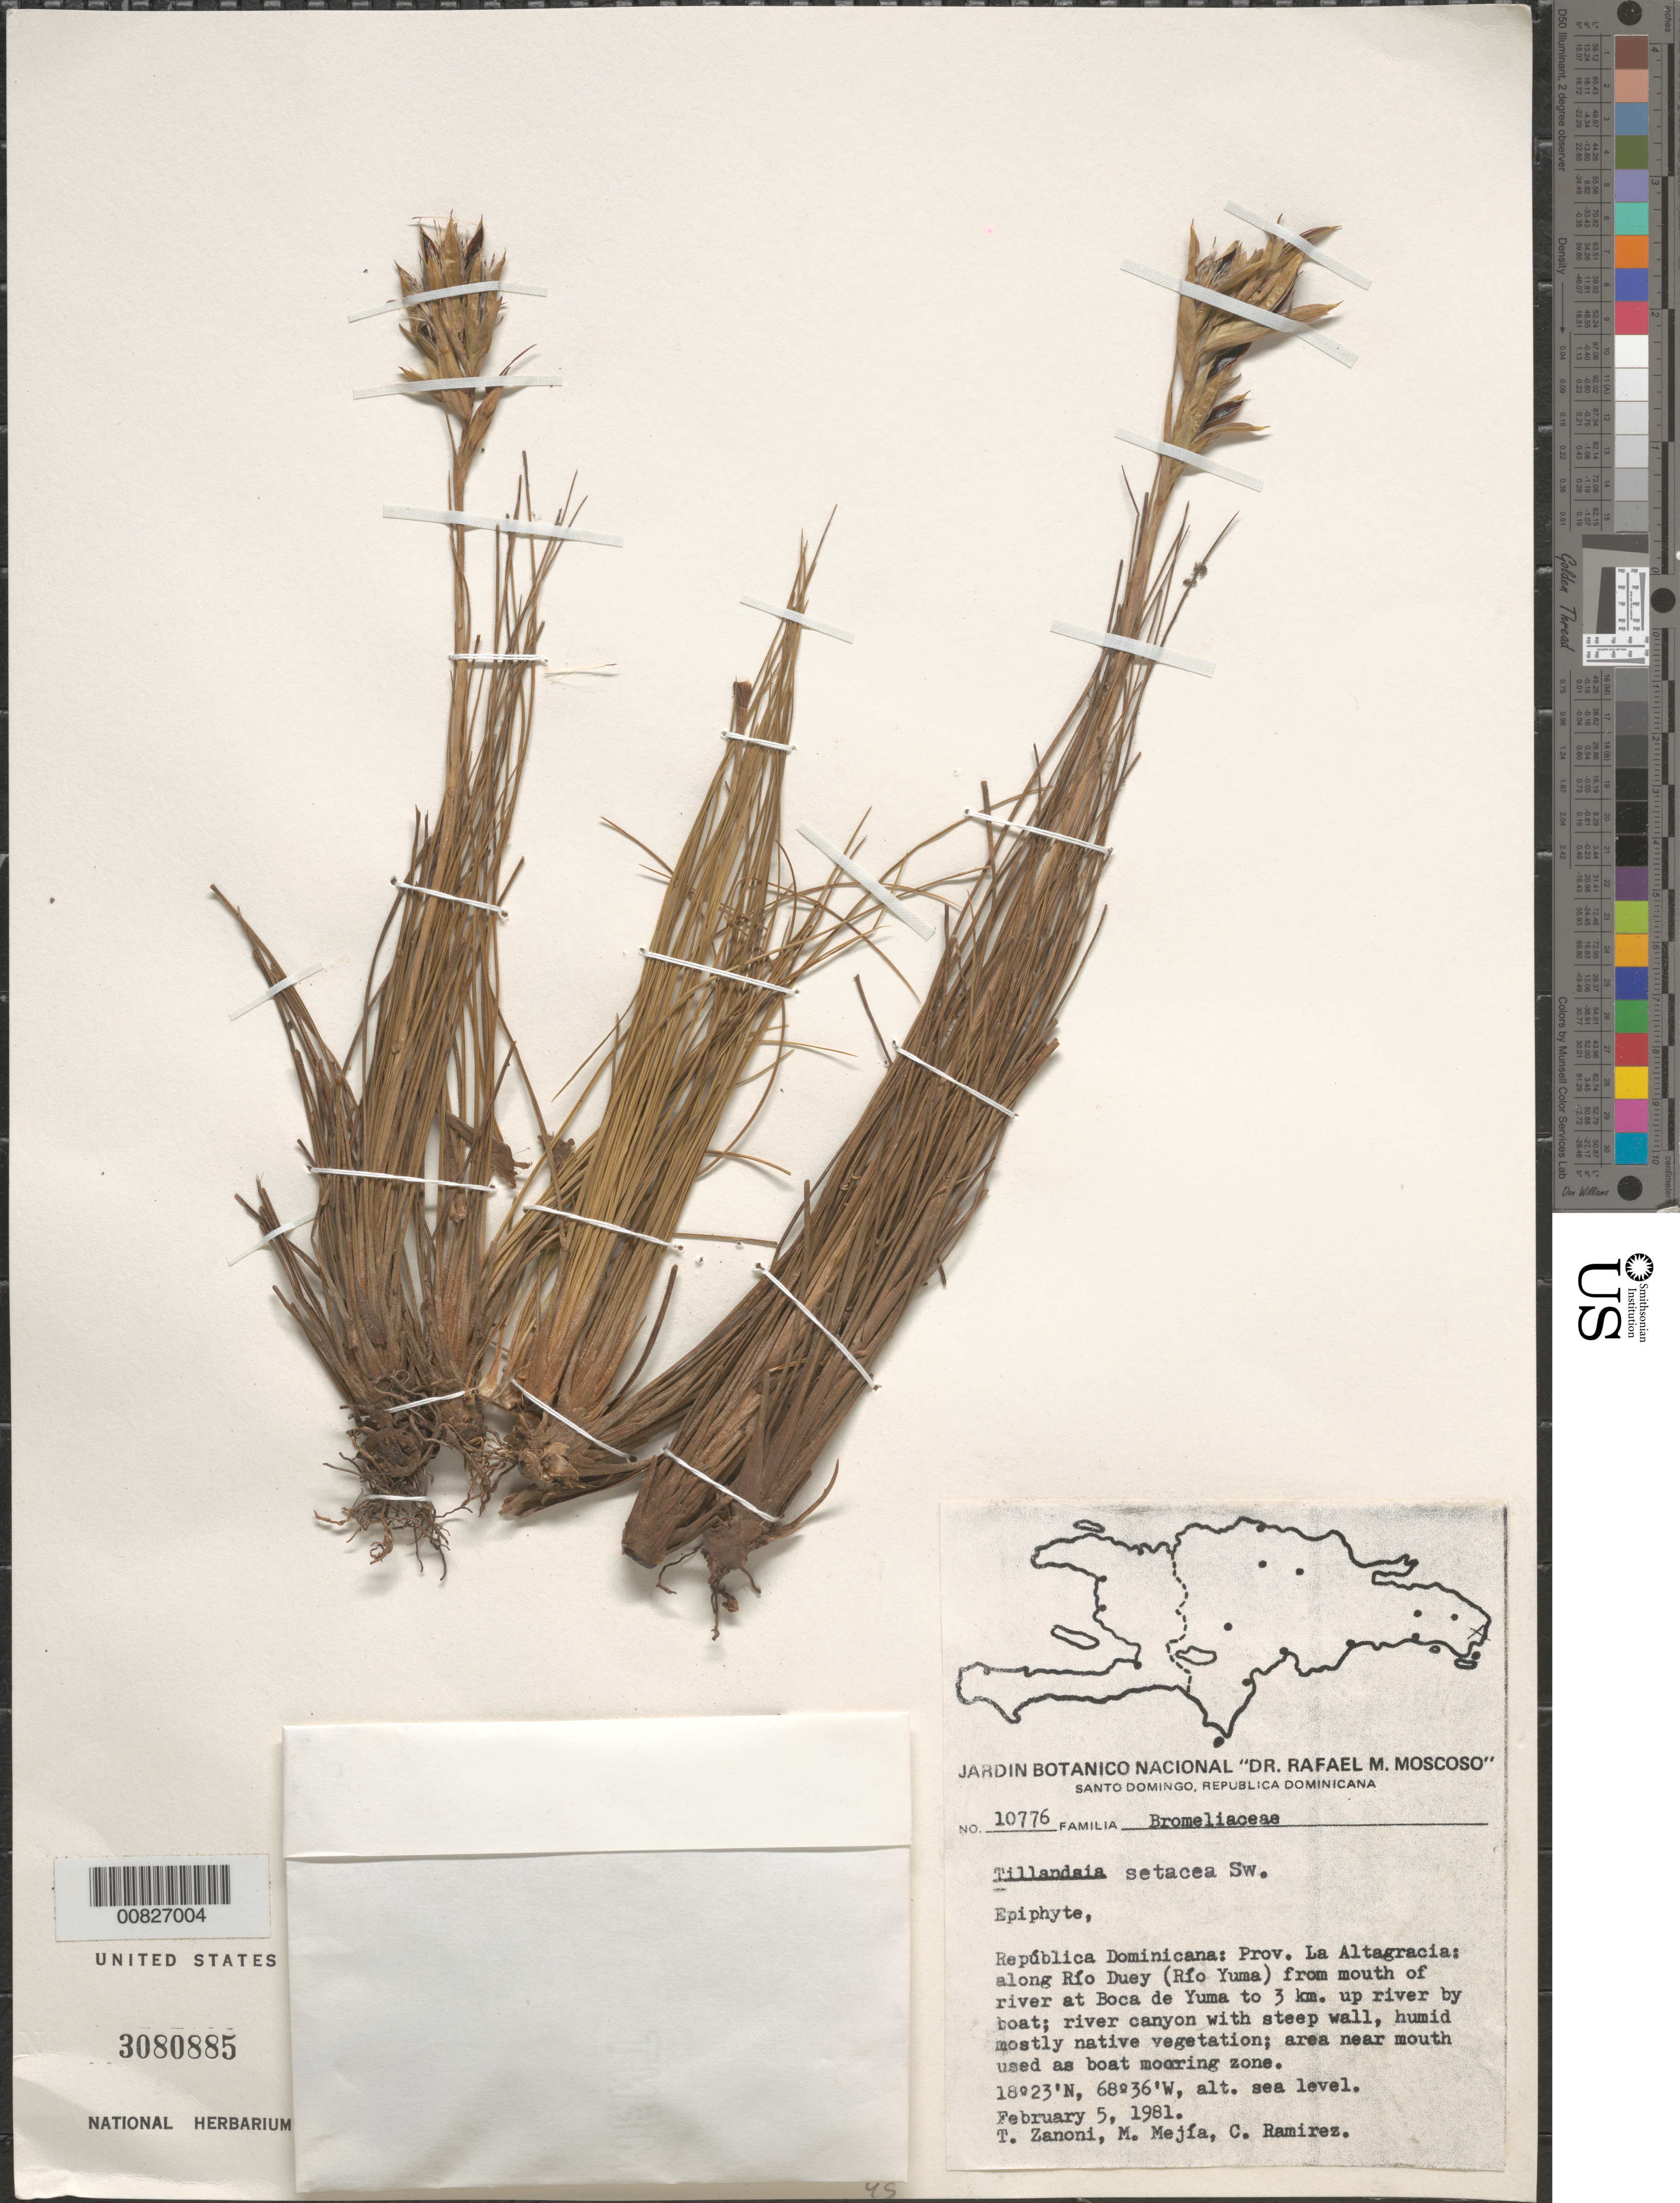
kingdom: Plantae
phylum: Tracheophyta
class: Liliopsida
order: Poales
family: Bromeliaceae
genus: Tillandsia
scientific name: Tillandsia setacea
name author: Sw.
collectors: T. A. Zanoni, M. Mejia & C. Ramirez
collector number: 10776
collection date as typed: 05 Feb 1981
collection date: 1981-02-05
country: Dominican Republic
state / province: La Altagracia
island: Hispaniola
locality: Along Río Duey (Río Yuma) ffrom mouth of river at Boca de Yuma to 3 km. up river by boat; river canyon with steep wall. At sea level.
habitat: Humid mostly native vegetation; area near mouth used as boat mooring zone.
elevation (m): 0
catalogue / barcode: US 3080885